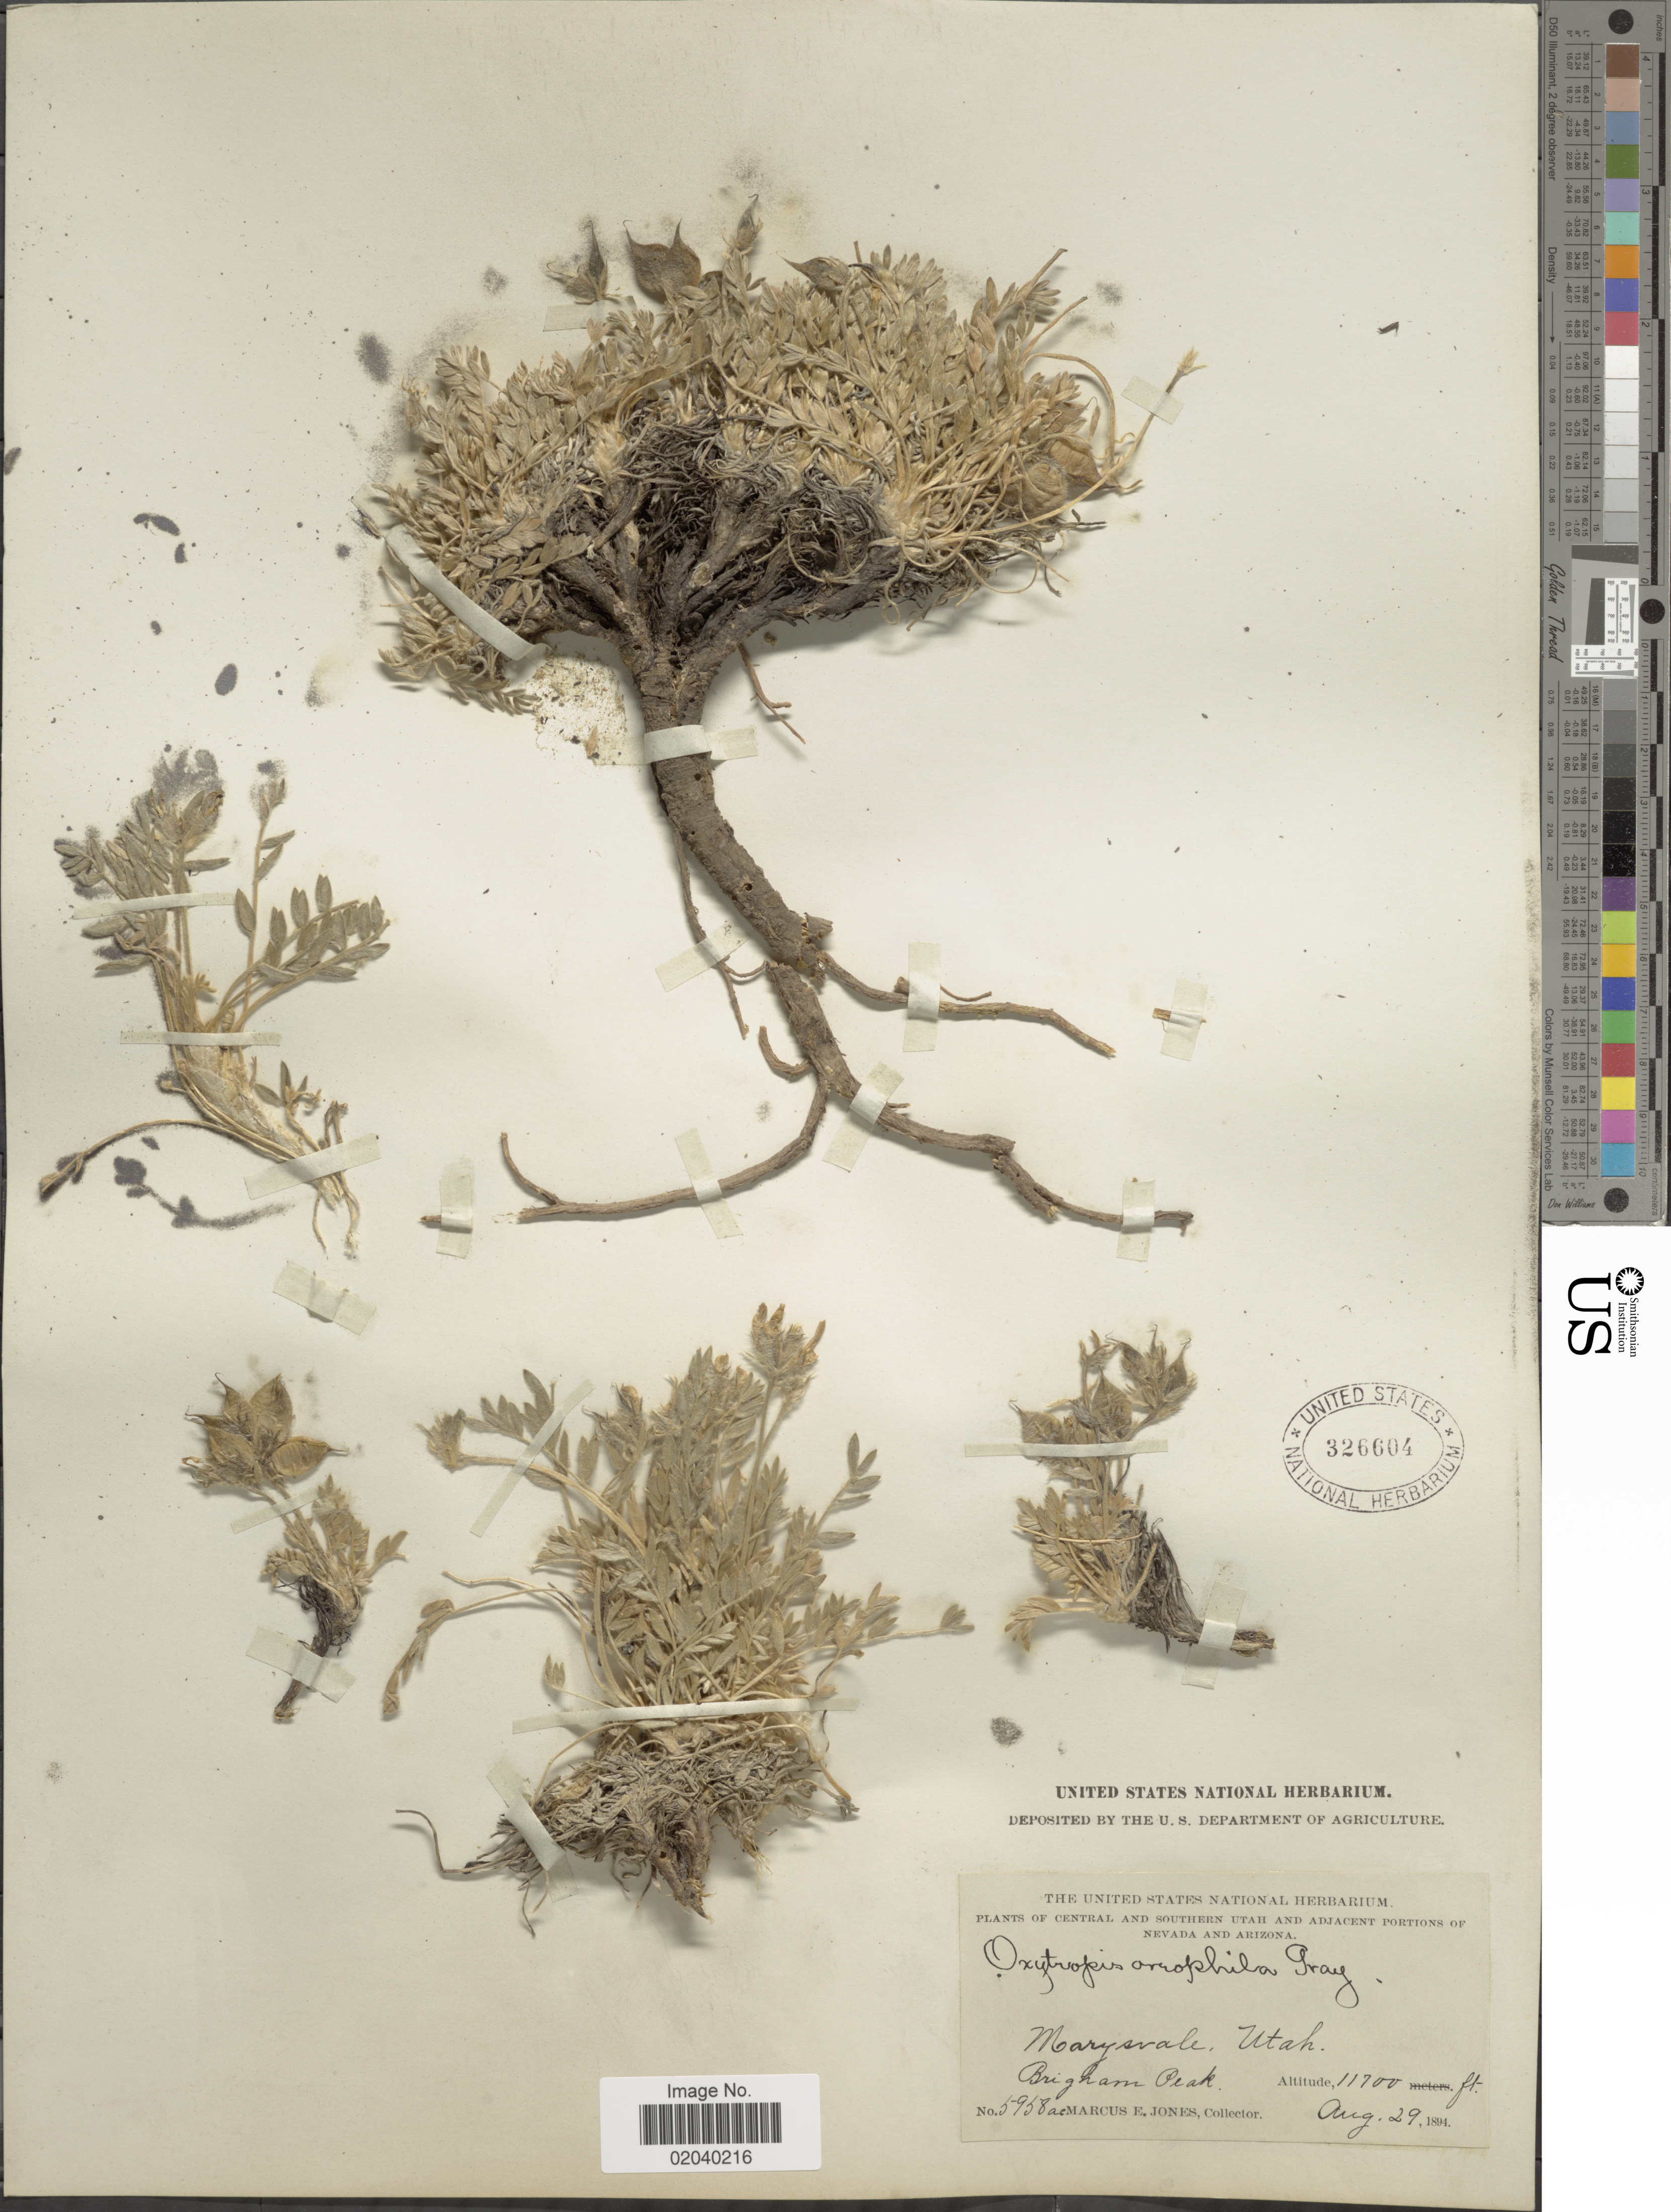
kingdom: Plantae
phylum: Tracheophyta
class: Magnoliopsida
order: Fabales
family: Fabaceae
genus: Oxytropis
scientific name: Oxytropis oreophila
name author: A. Gray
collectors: M. E. Jones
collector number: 5958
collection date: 1894-08-29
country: United States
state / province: Utah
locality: Central and Southern Utah and Adjacent Portions of Nevada and Arizona, Marysvale, Brigham Peak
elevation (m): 3566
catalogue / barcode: US 326604